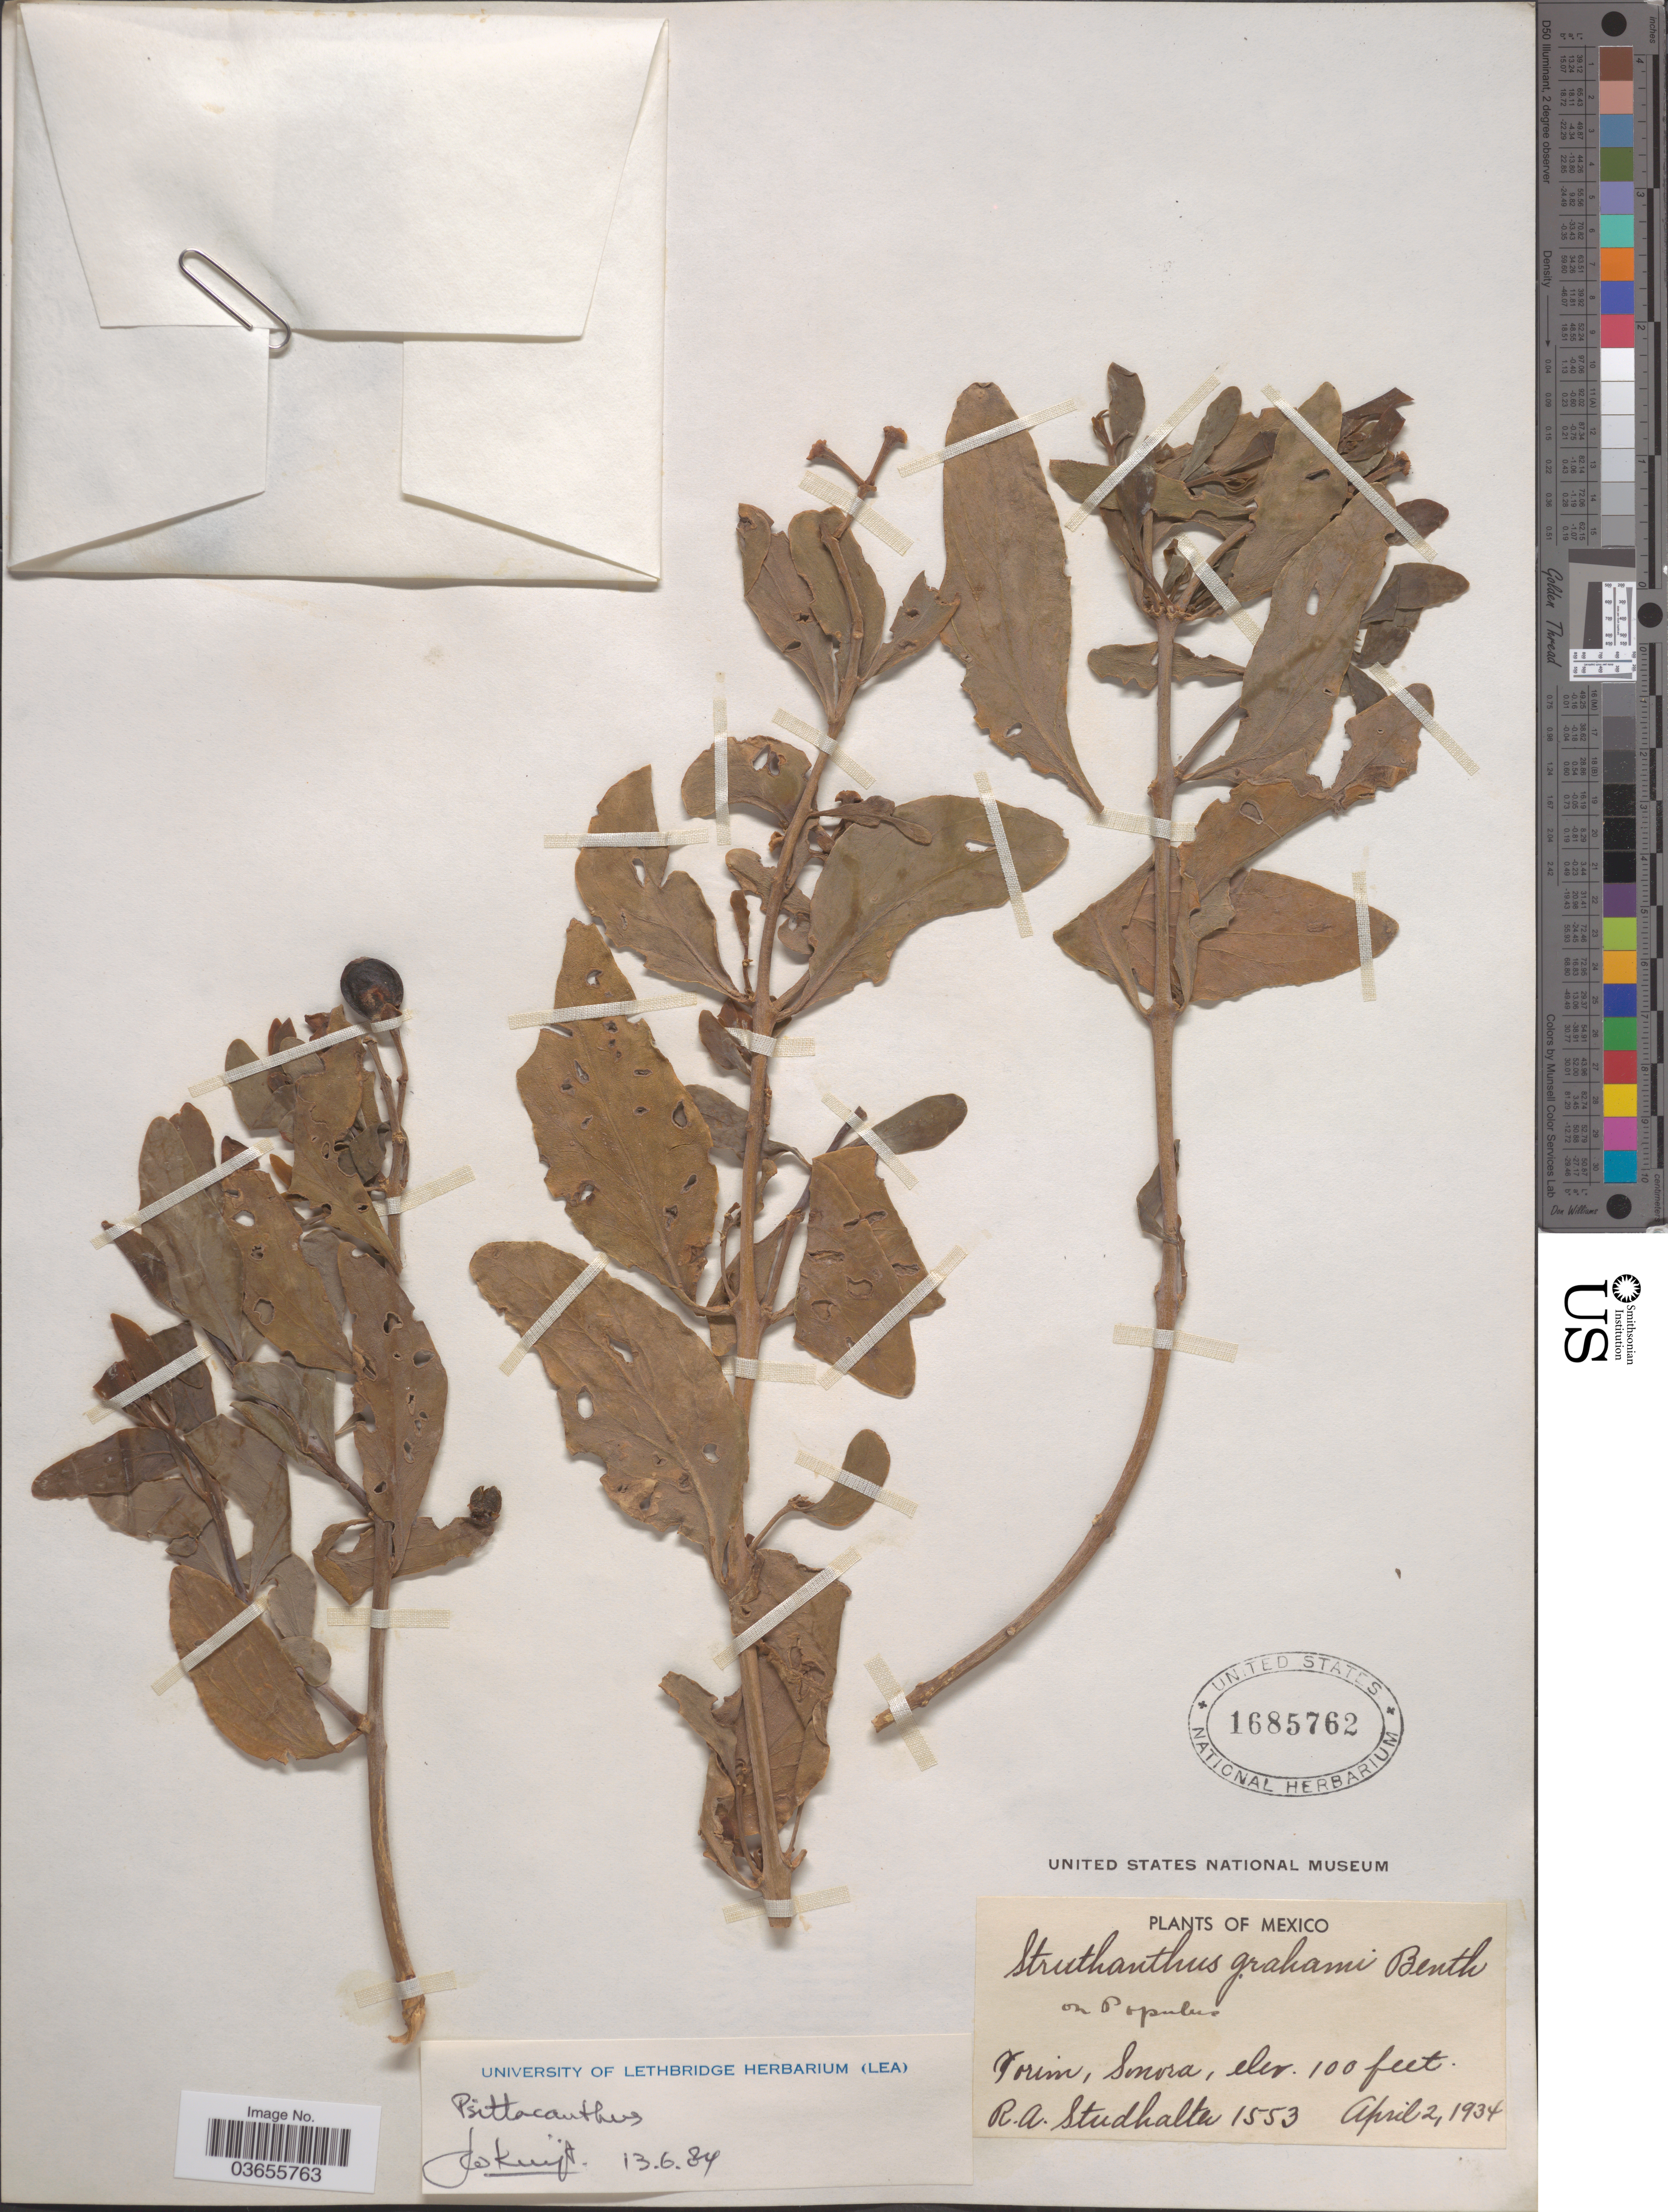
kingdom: Plantae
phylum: Tracheophyta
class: Magnoliopsida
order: Santalales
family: Loranthaceae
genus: Psittacanthus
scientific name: Psittacanthus sp.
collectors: R. Studhalter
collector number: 1553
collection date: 1934-04-02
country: Mexico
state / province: Sonora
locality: Torim.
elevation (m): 30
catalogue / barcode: US 1685762